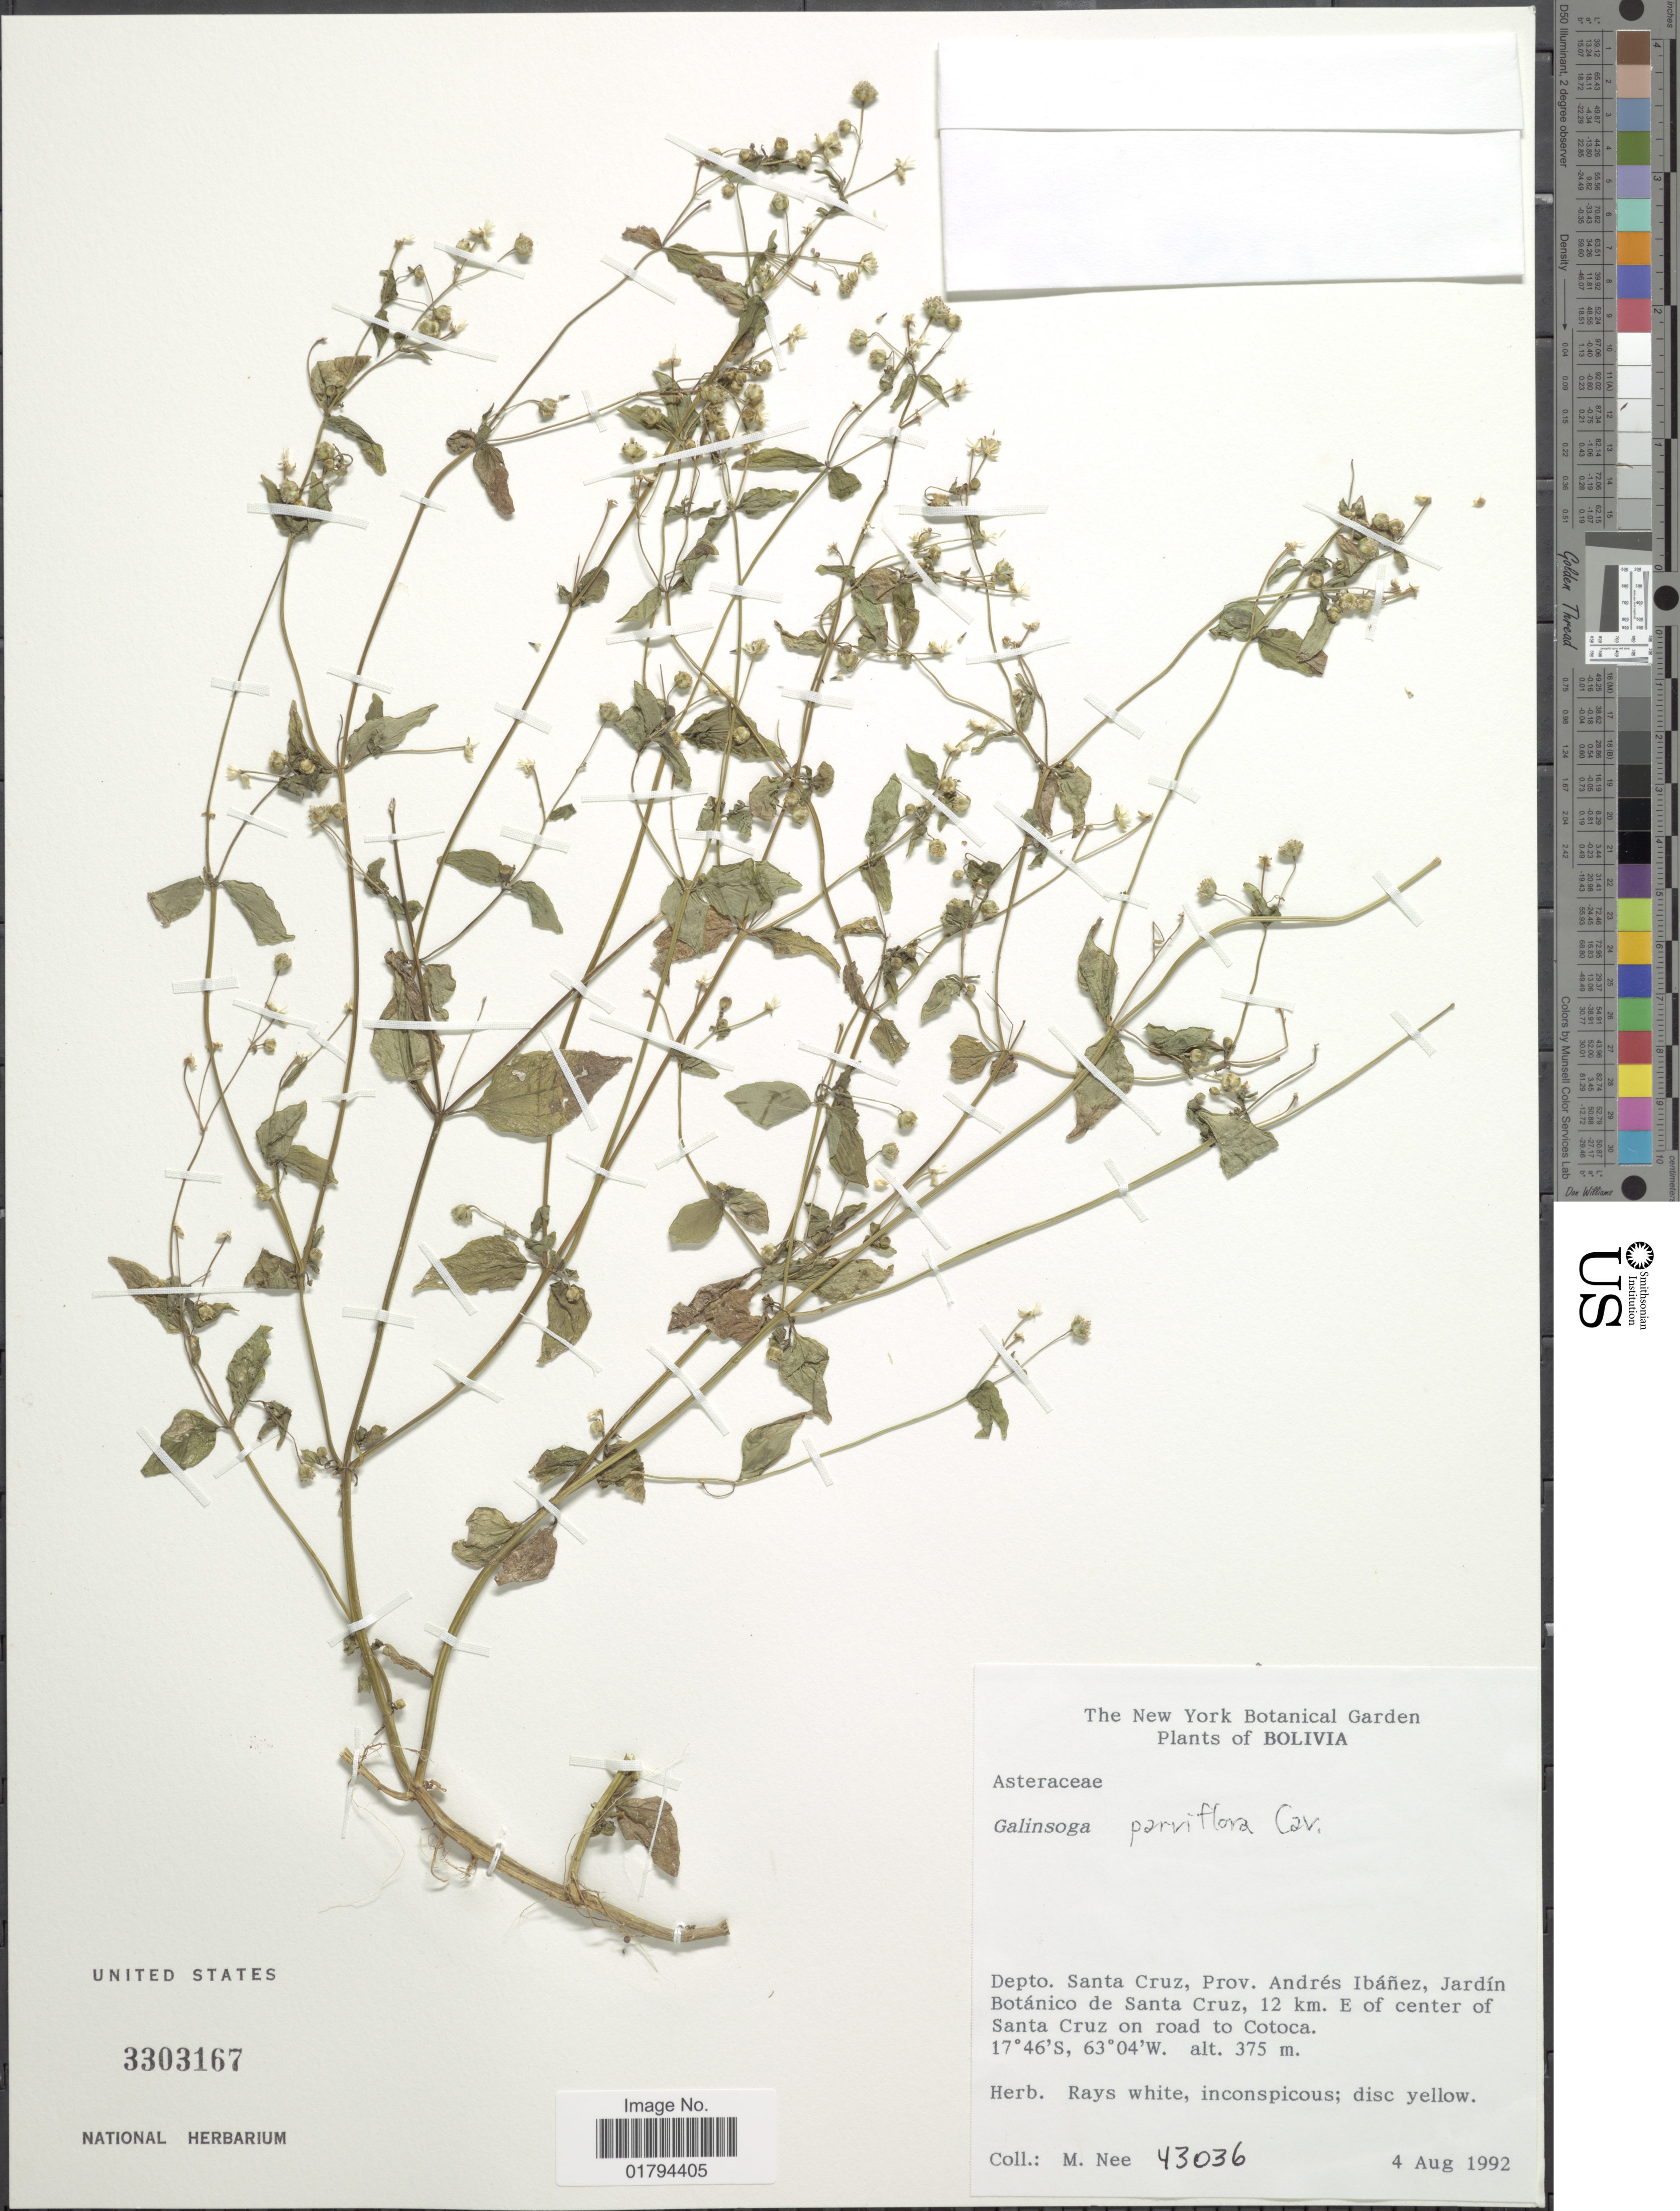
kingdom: Plantae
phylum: Tracheophyta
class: Magnoliopsida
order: Asterales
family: Asteraceae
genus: Galinsoga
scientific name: Galinsoga parviflora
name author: Cav.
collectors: M. Nee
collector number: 43036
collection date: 1992-08-04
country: Bolivia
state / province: Santa Cruz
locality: Prov. Andres Ibanez, Jardin Botanico de Santa Cruz, 12 km. E of center of Santa Cruz on road to Cotoca.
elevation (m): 375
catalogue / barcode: US 3303167